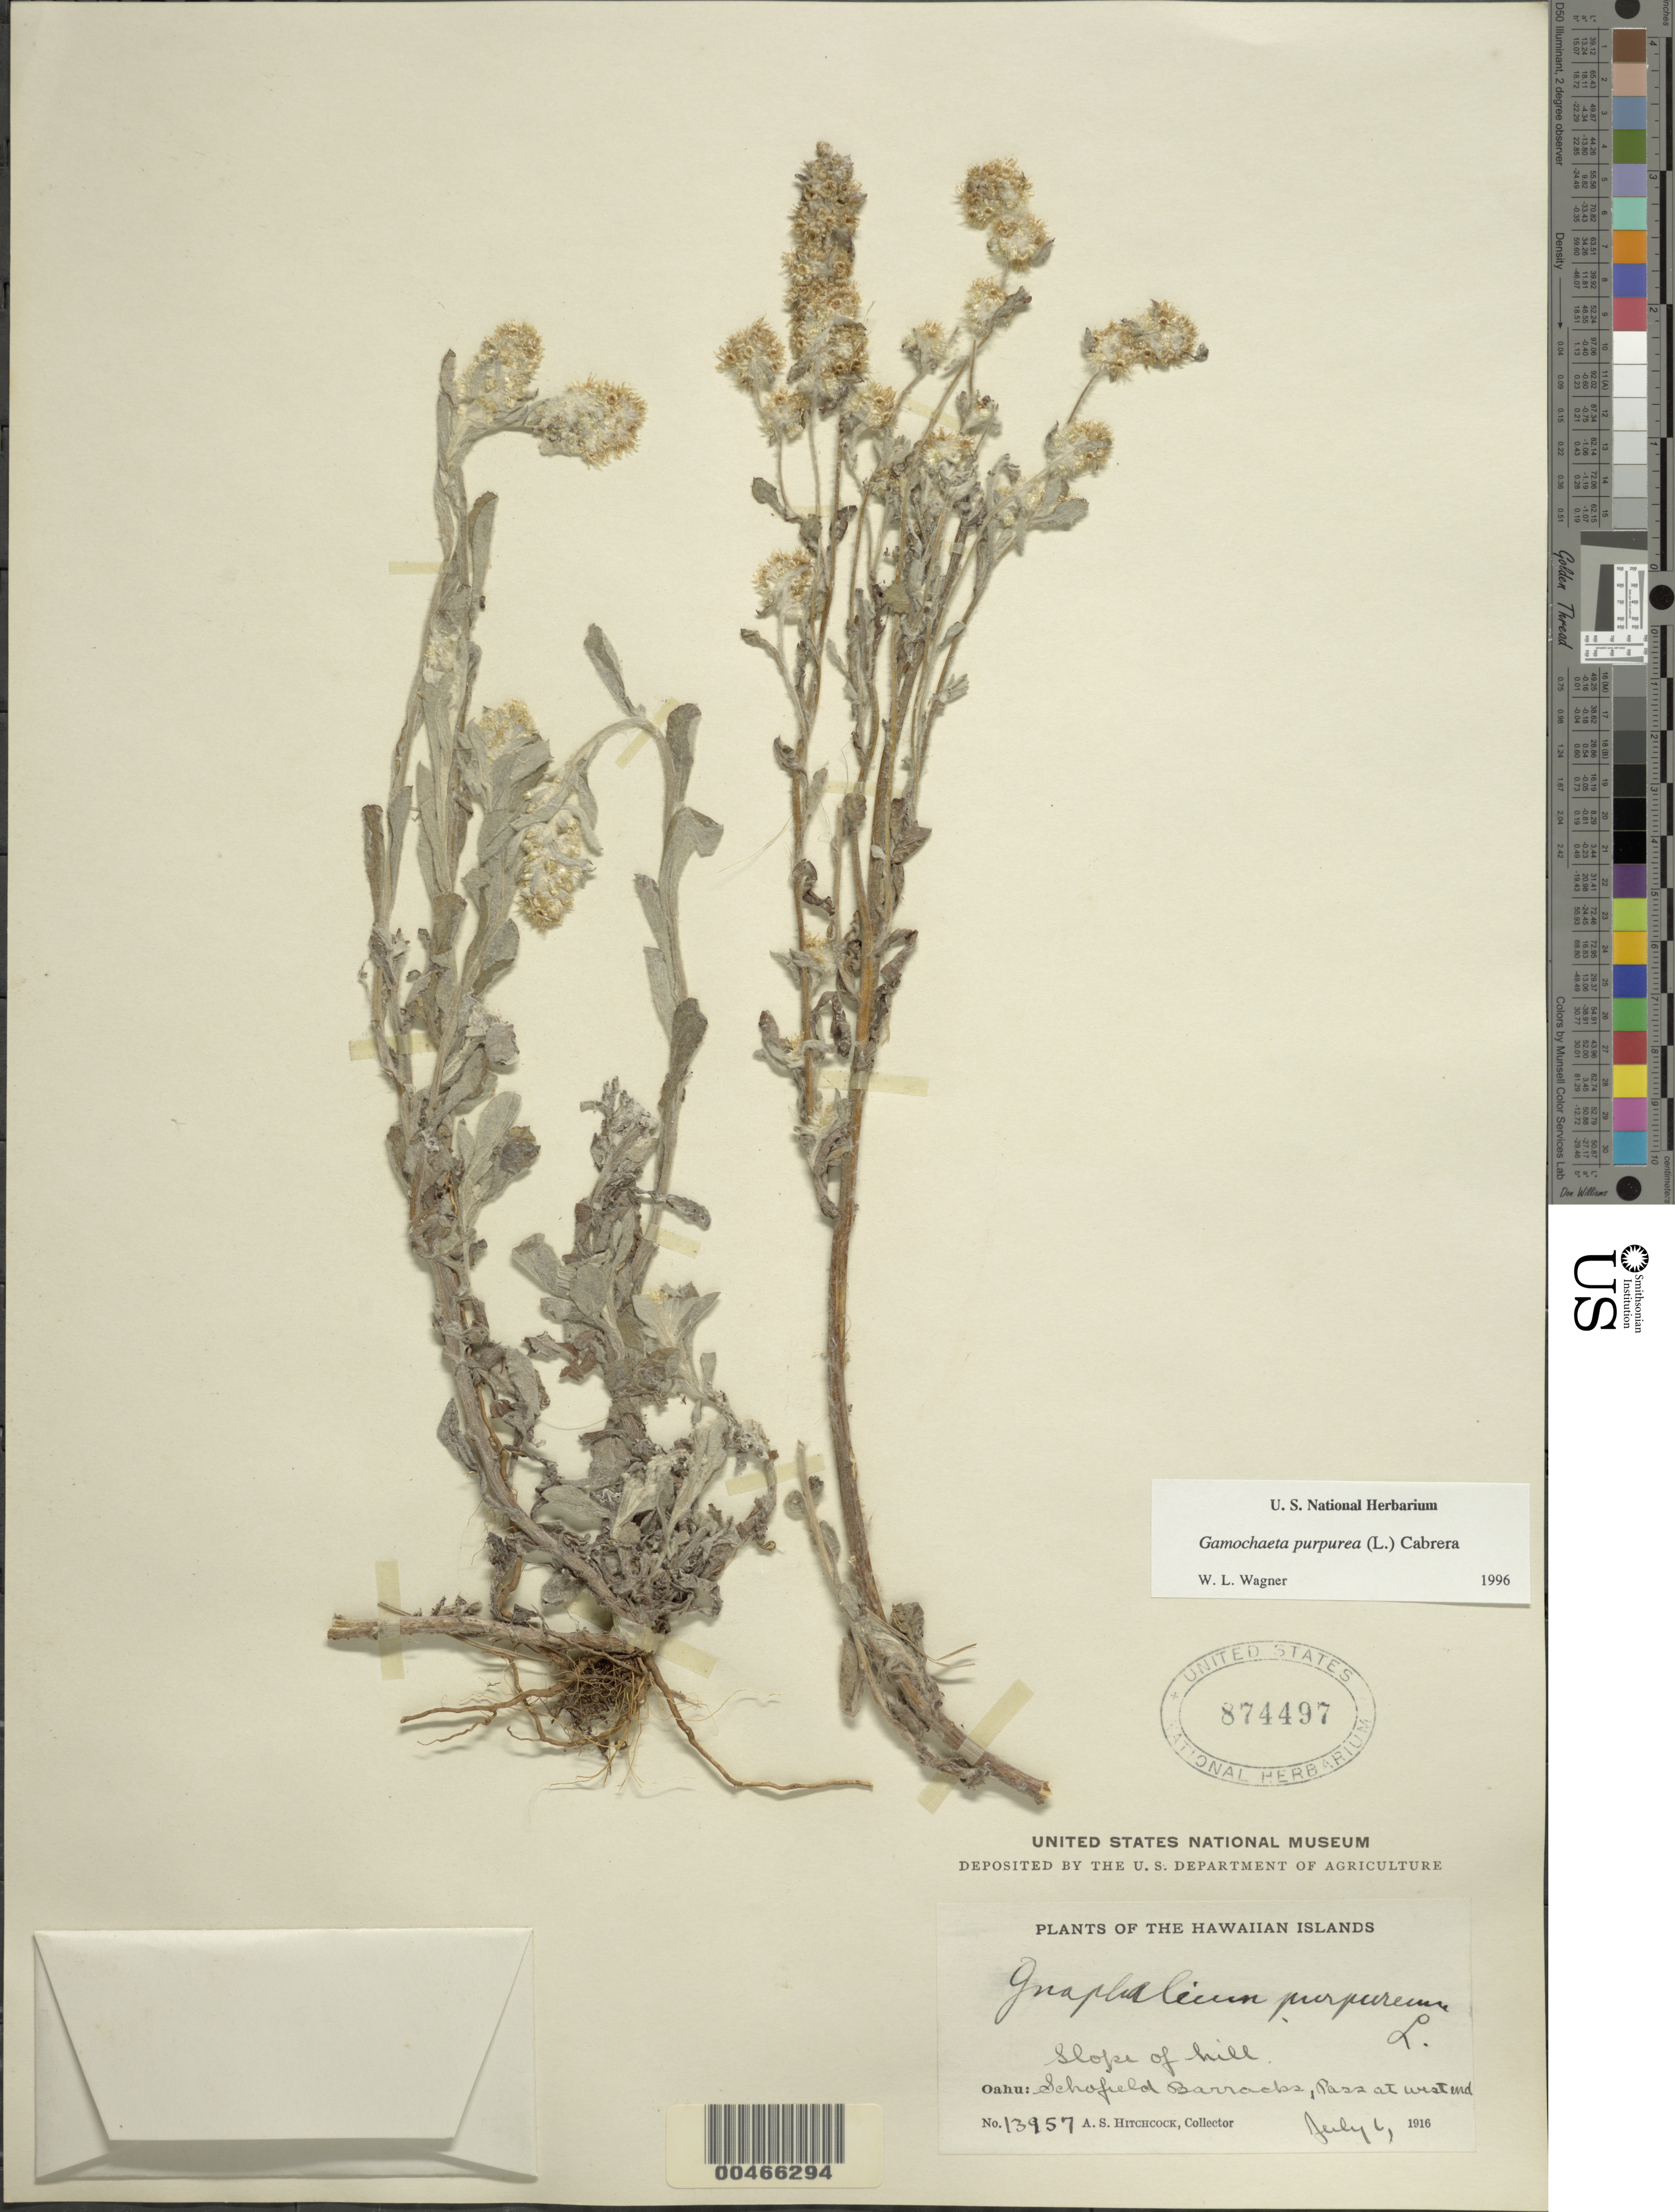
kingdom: Plantae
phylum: Tracheophyta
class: Magnoliopsida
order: Asterales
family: Asteraceae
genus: Gamochaeta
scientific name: Gamochaeta purpurea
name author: (L.) Cabrera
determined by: Wagner, W. L., (BOT), Smithsonian Institution - National Museum of Natural History (UNITED STATES)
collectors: A. S. Hitchcock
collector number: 13957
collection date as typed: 6 Jul 1916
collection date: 1916-07-06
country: United States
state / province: Hawaii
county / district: Honolulu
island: Oahu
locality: Schofield Barracks, Pass at W end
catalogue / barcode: US 874497